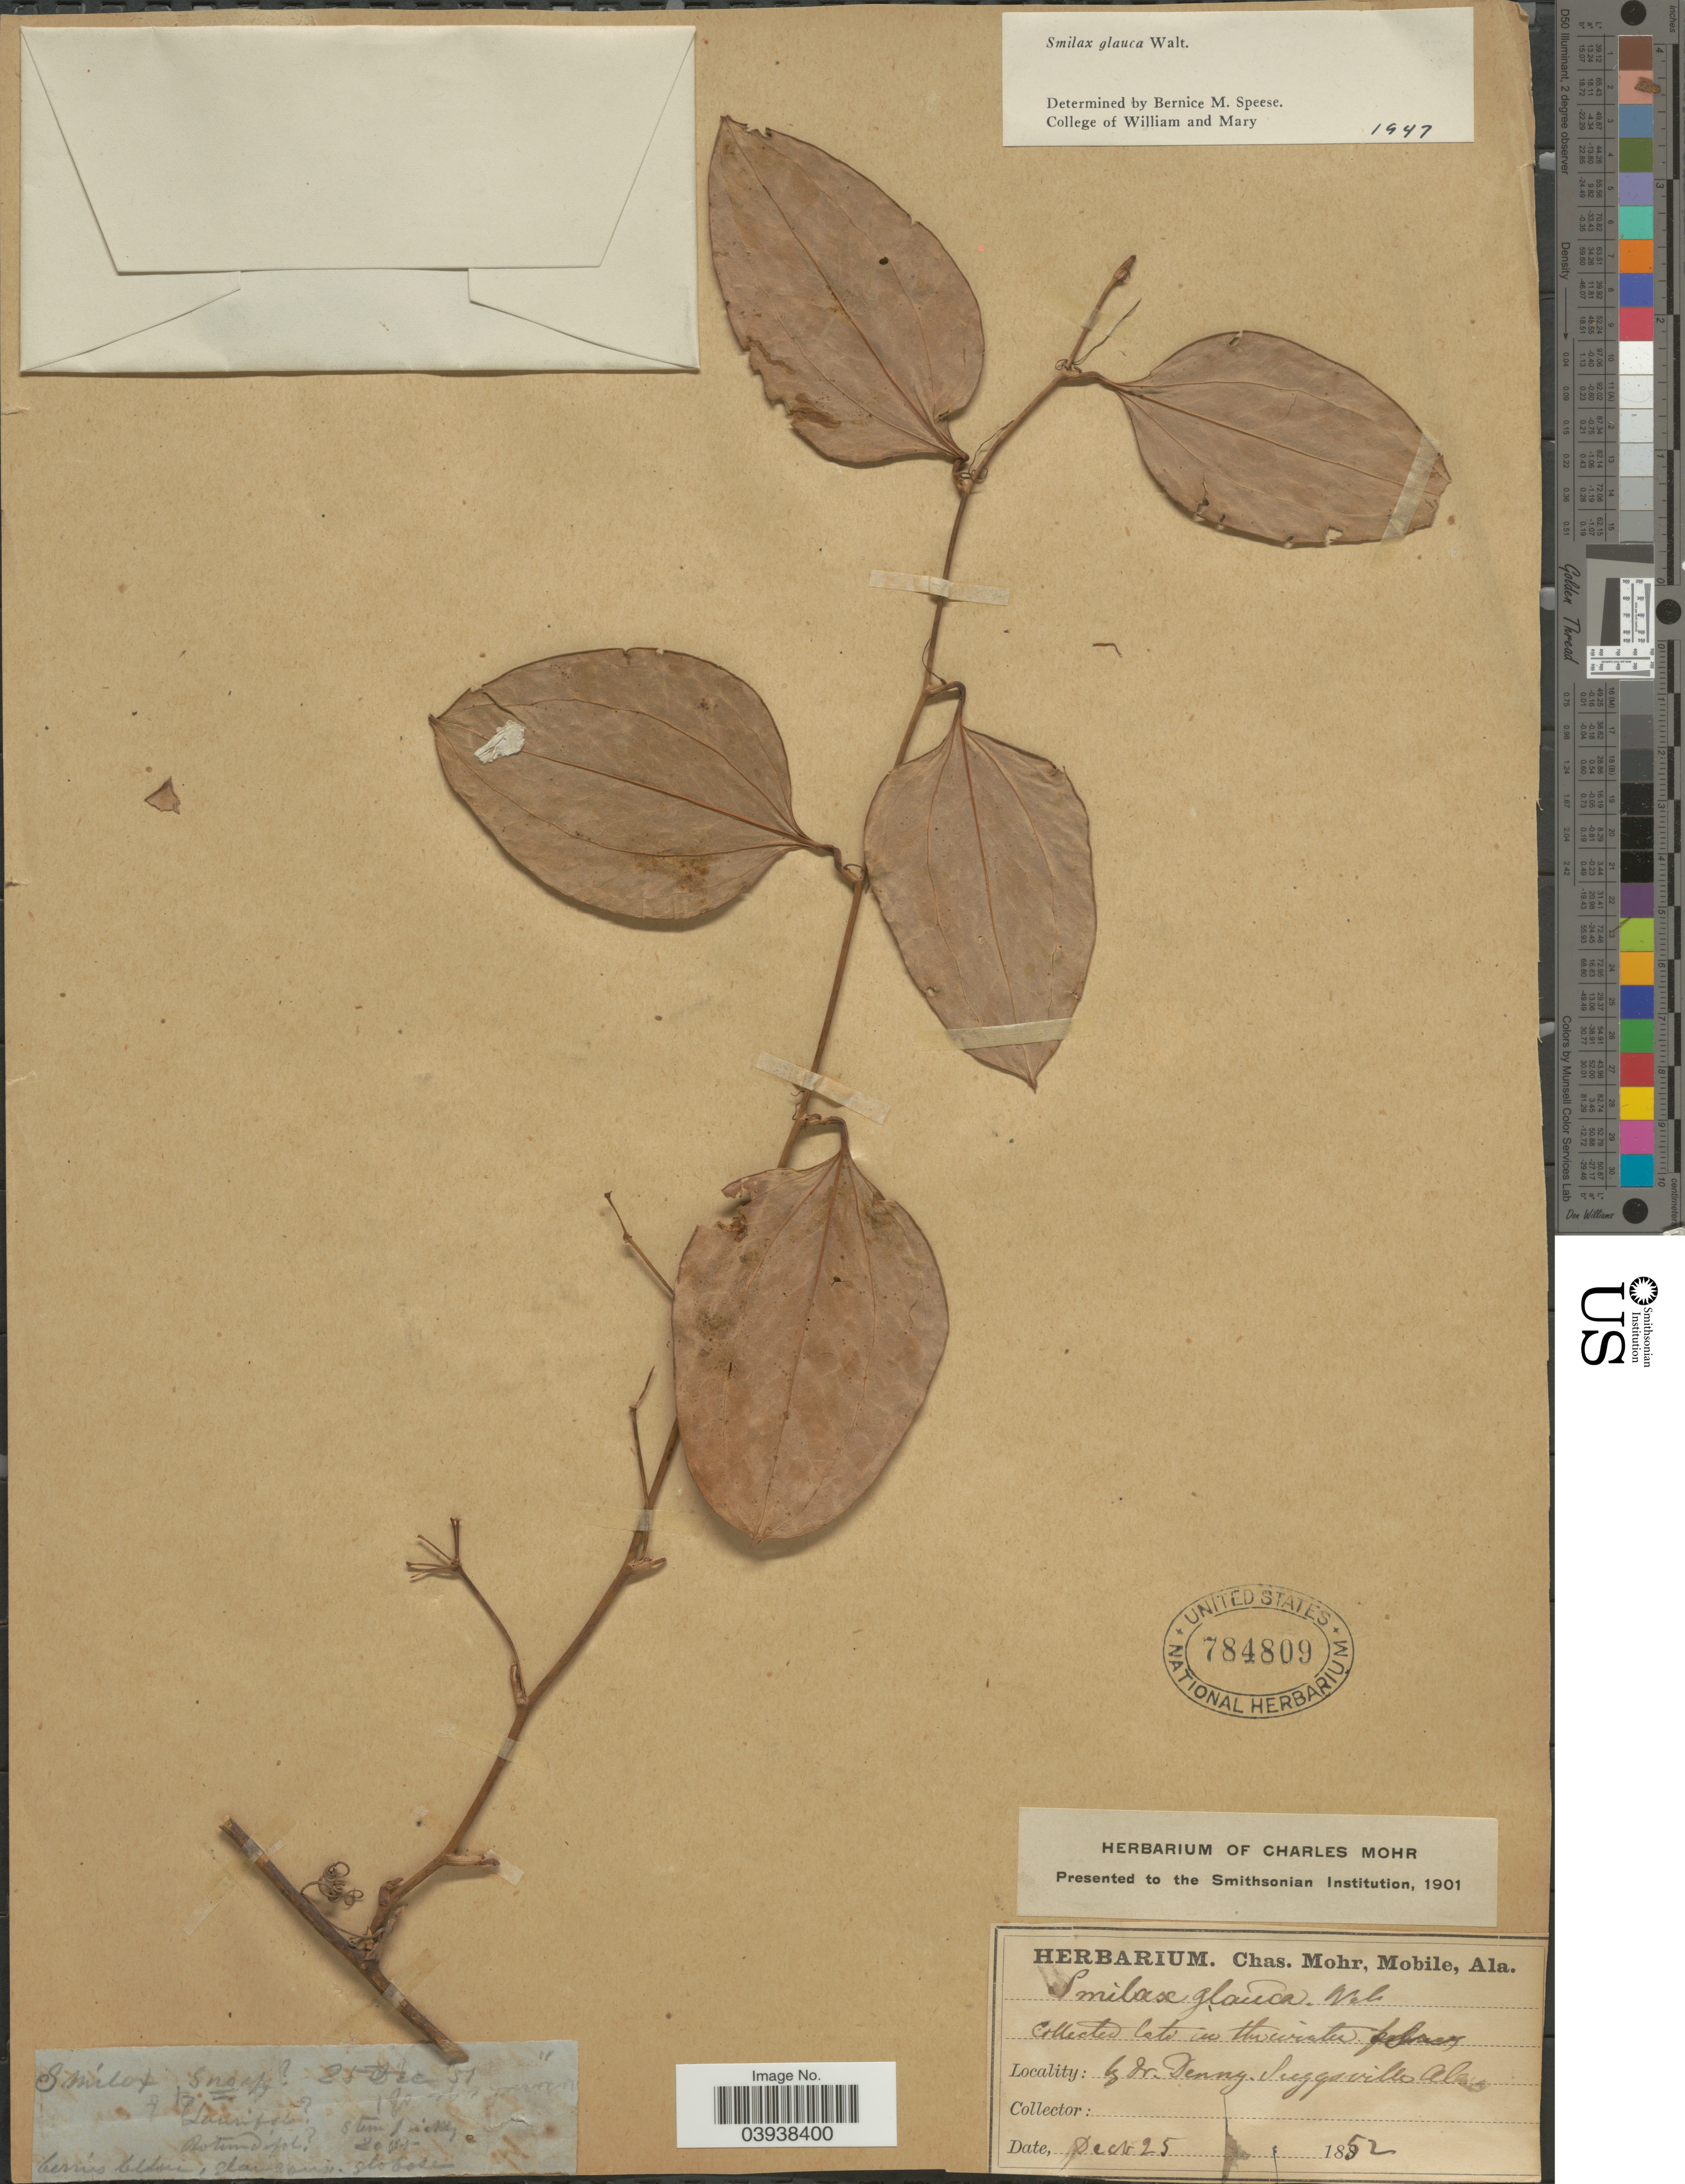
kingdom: Plantae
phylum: Tracheophyta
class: Liliopsida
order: Liliales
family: Smilacaceae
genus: Smilax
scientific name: Smilax glauca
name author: Walter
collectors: Denny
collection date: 1852-12-25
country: United States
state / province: Alabama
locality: Suggsville.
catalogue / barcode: US 784809